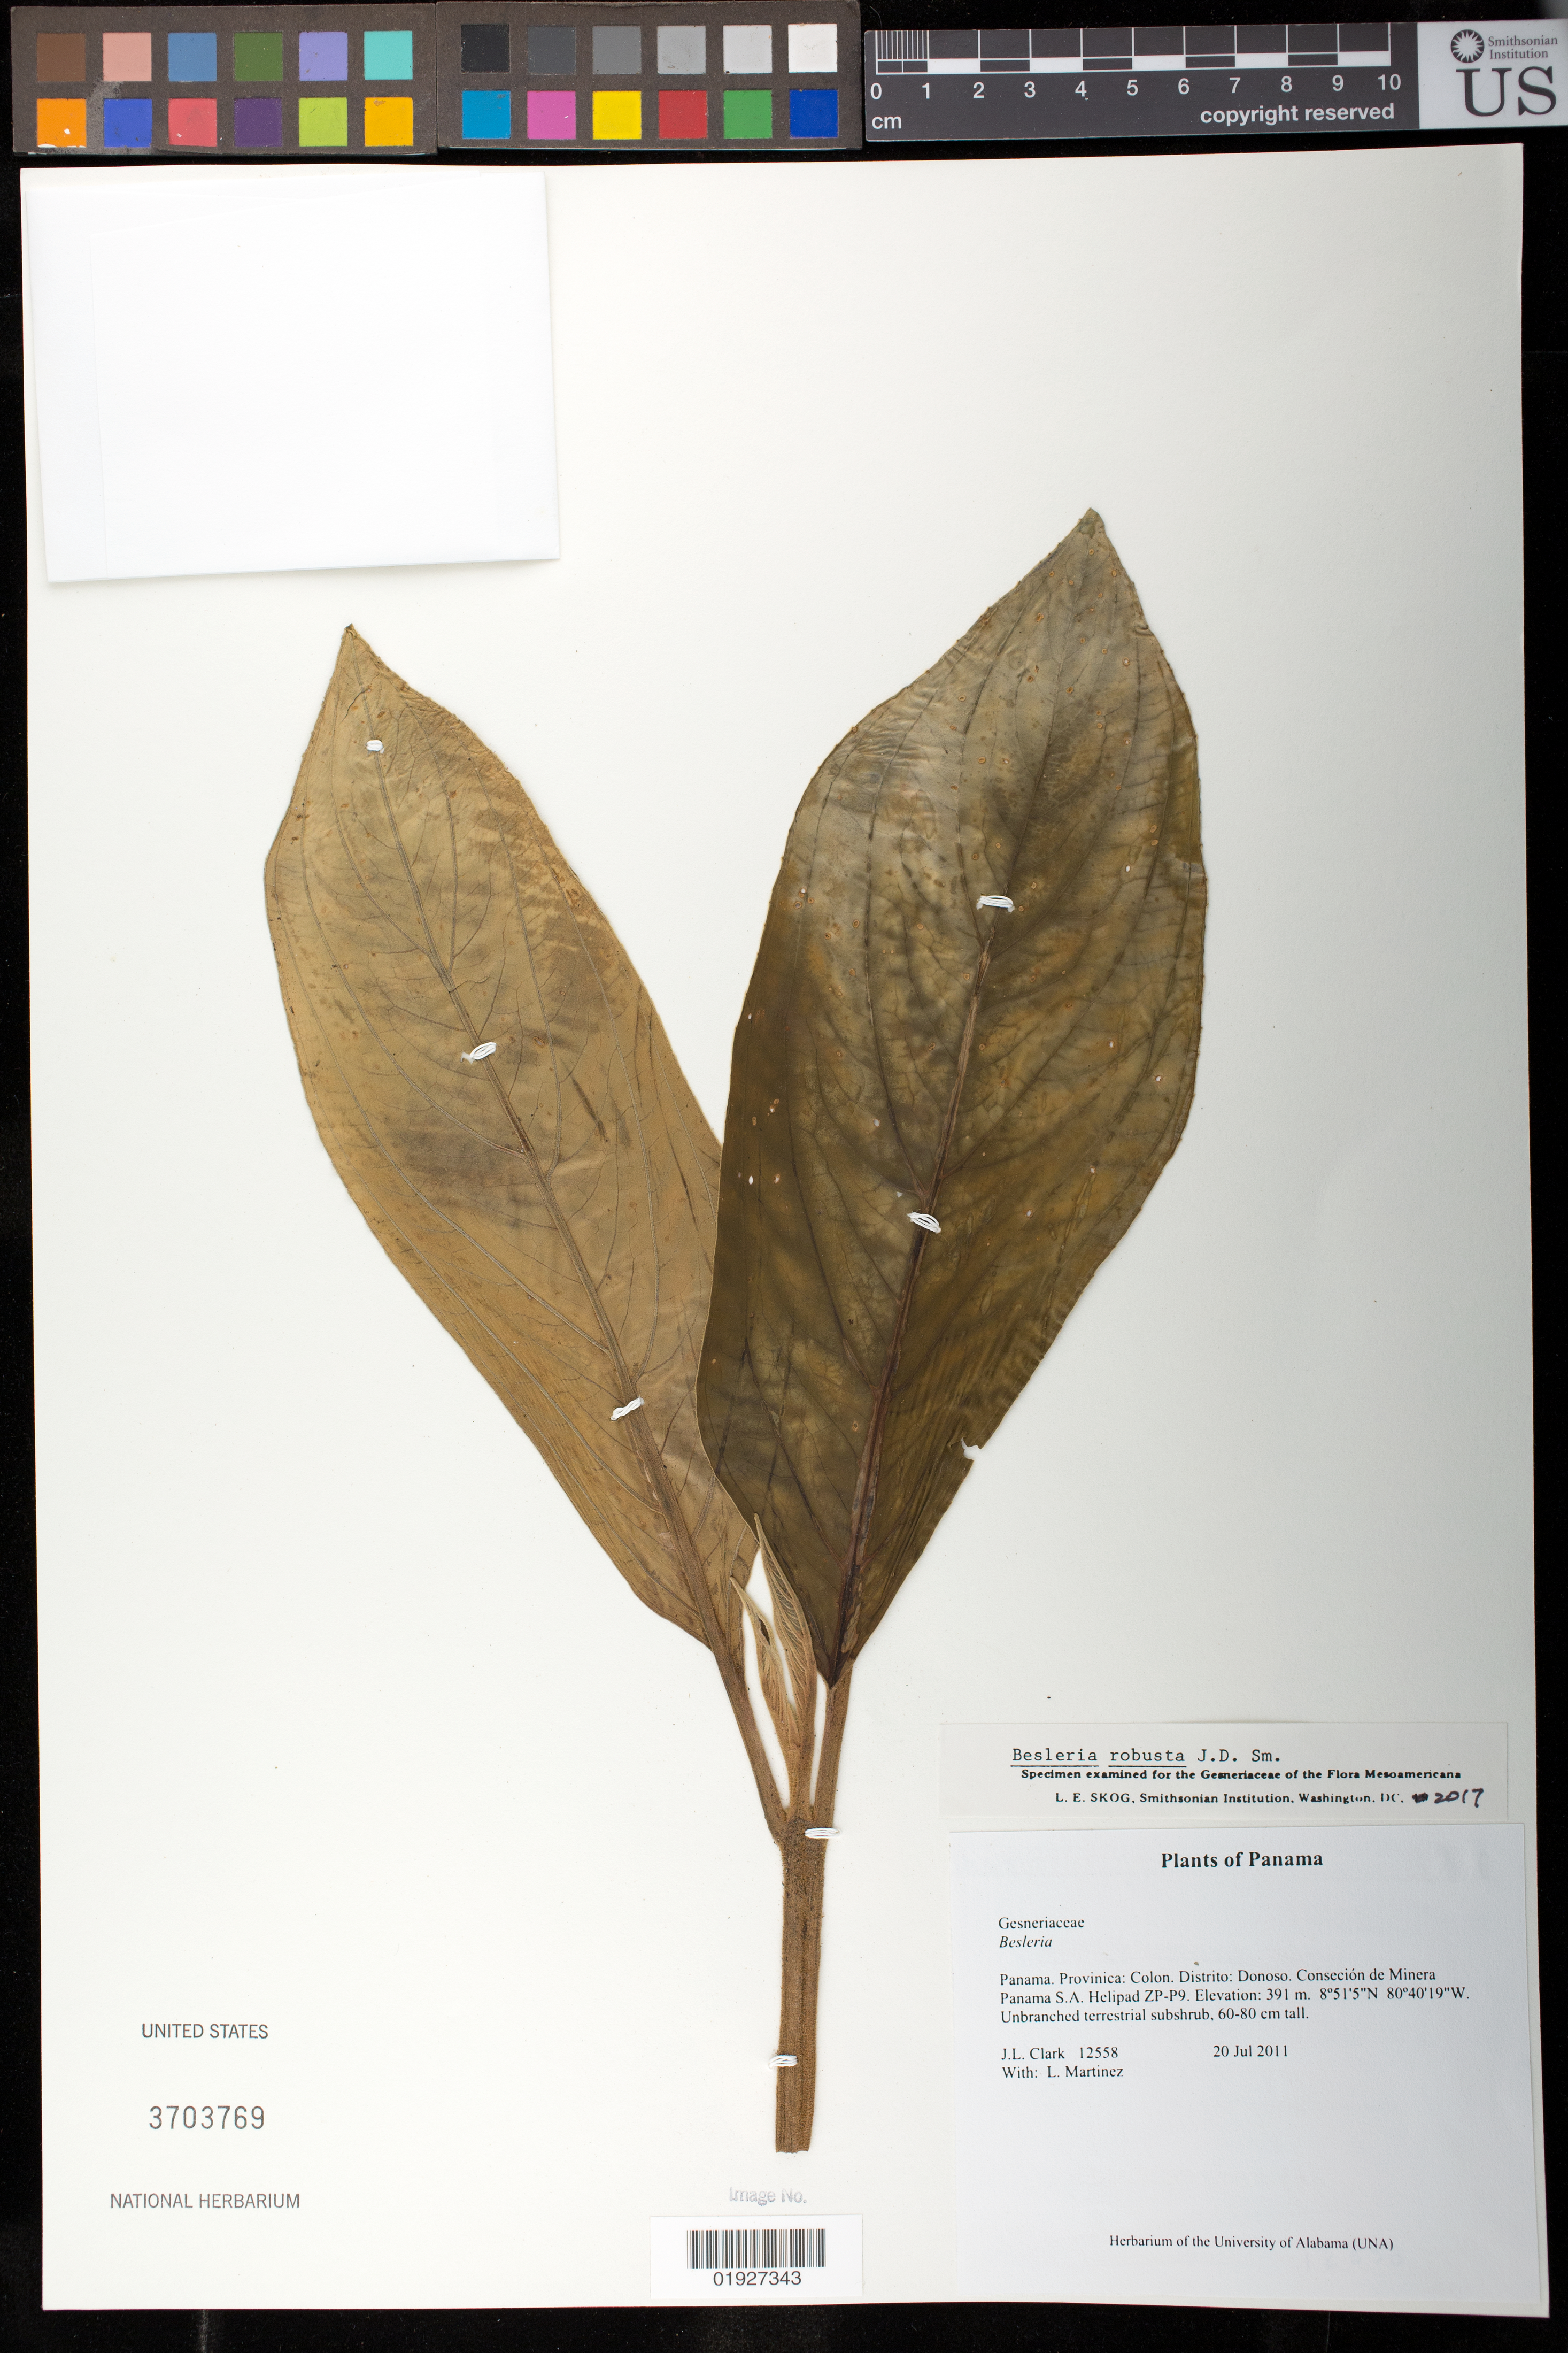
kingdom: Plantae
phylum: Tracheophyta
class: Magnoliopsida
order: Lamiales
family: Gesneriaceae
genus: Besleria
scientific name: Besleria robusta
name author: Donn. Sm.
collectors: J. L. Clark & L. Martinez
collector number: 12558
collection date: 2011-07-20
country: Panama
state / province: Colón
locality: Provincia: Colon. Distrito: Donoso. Conseción de Minera Panama S.A. Helipad ZP-P9.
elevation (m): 391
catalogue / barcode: US 3703769